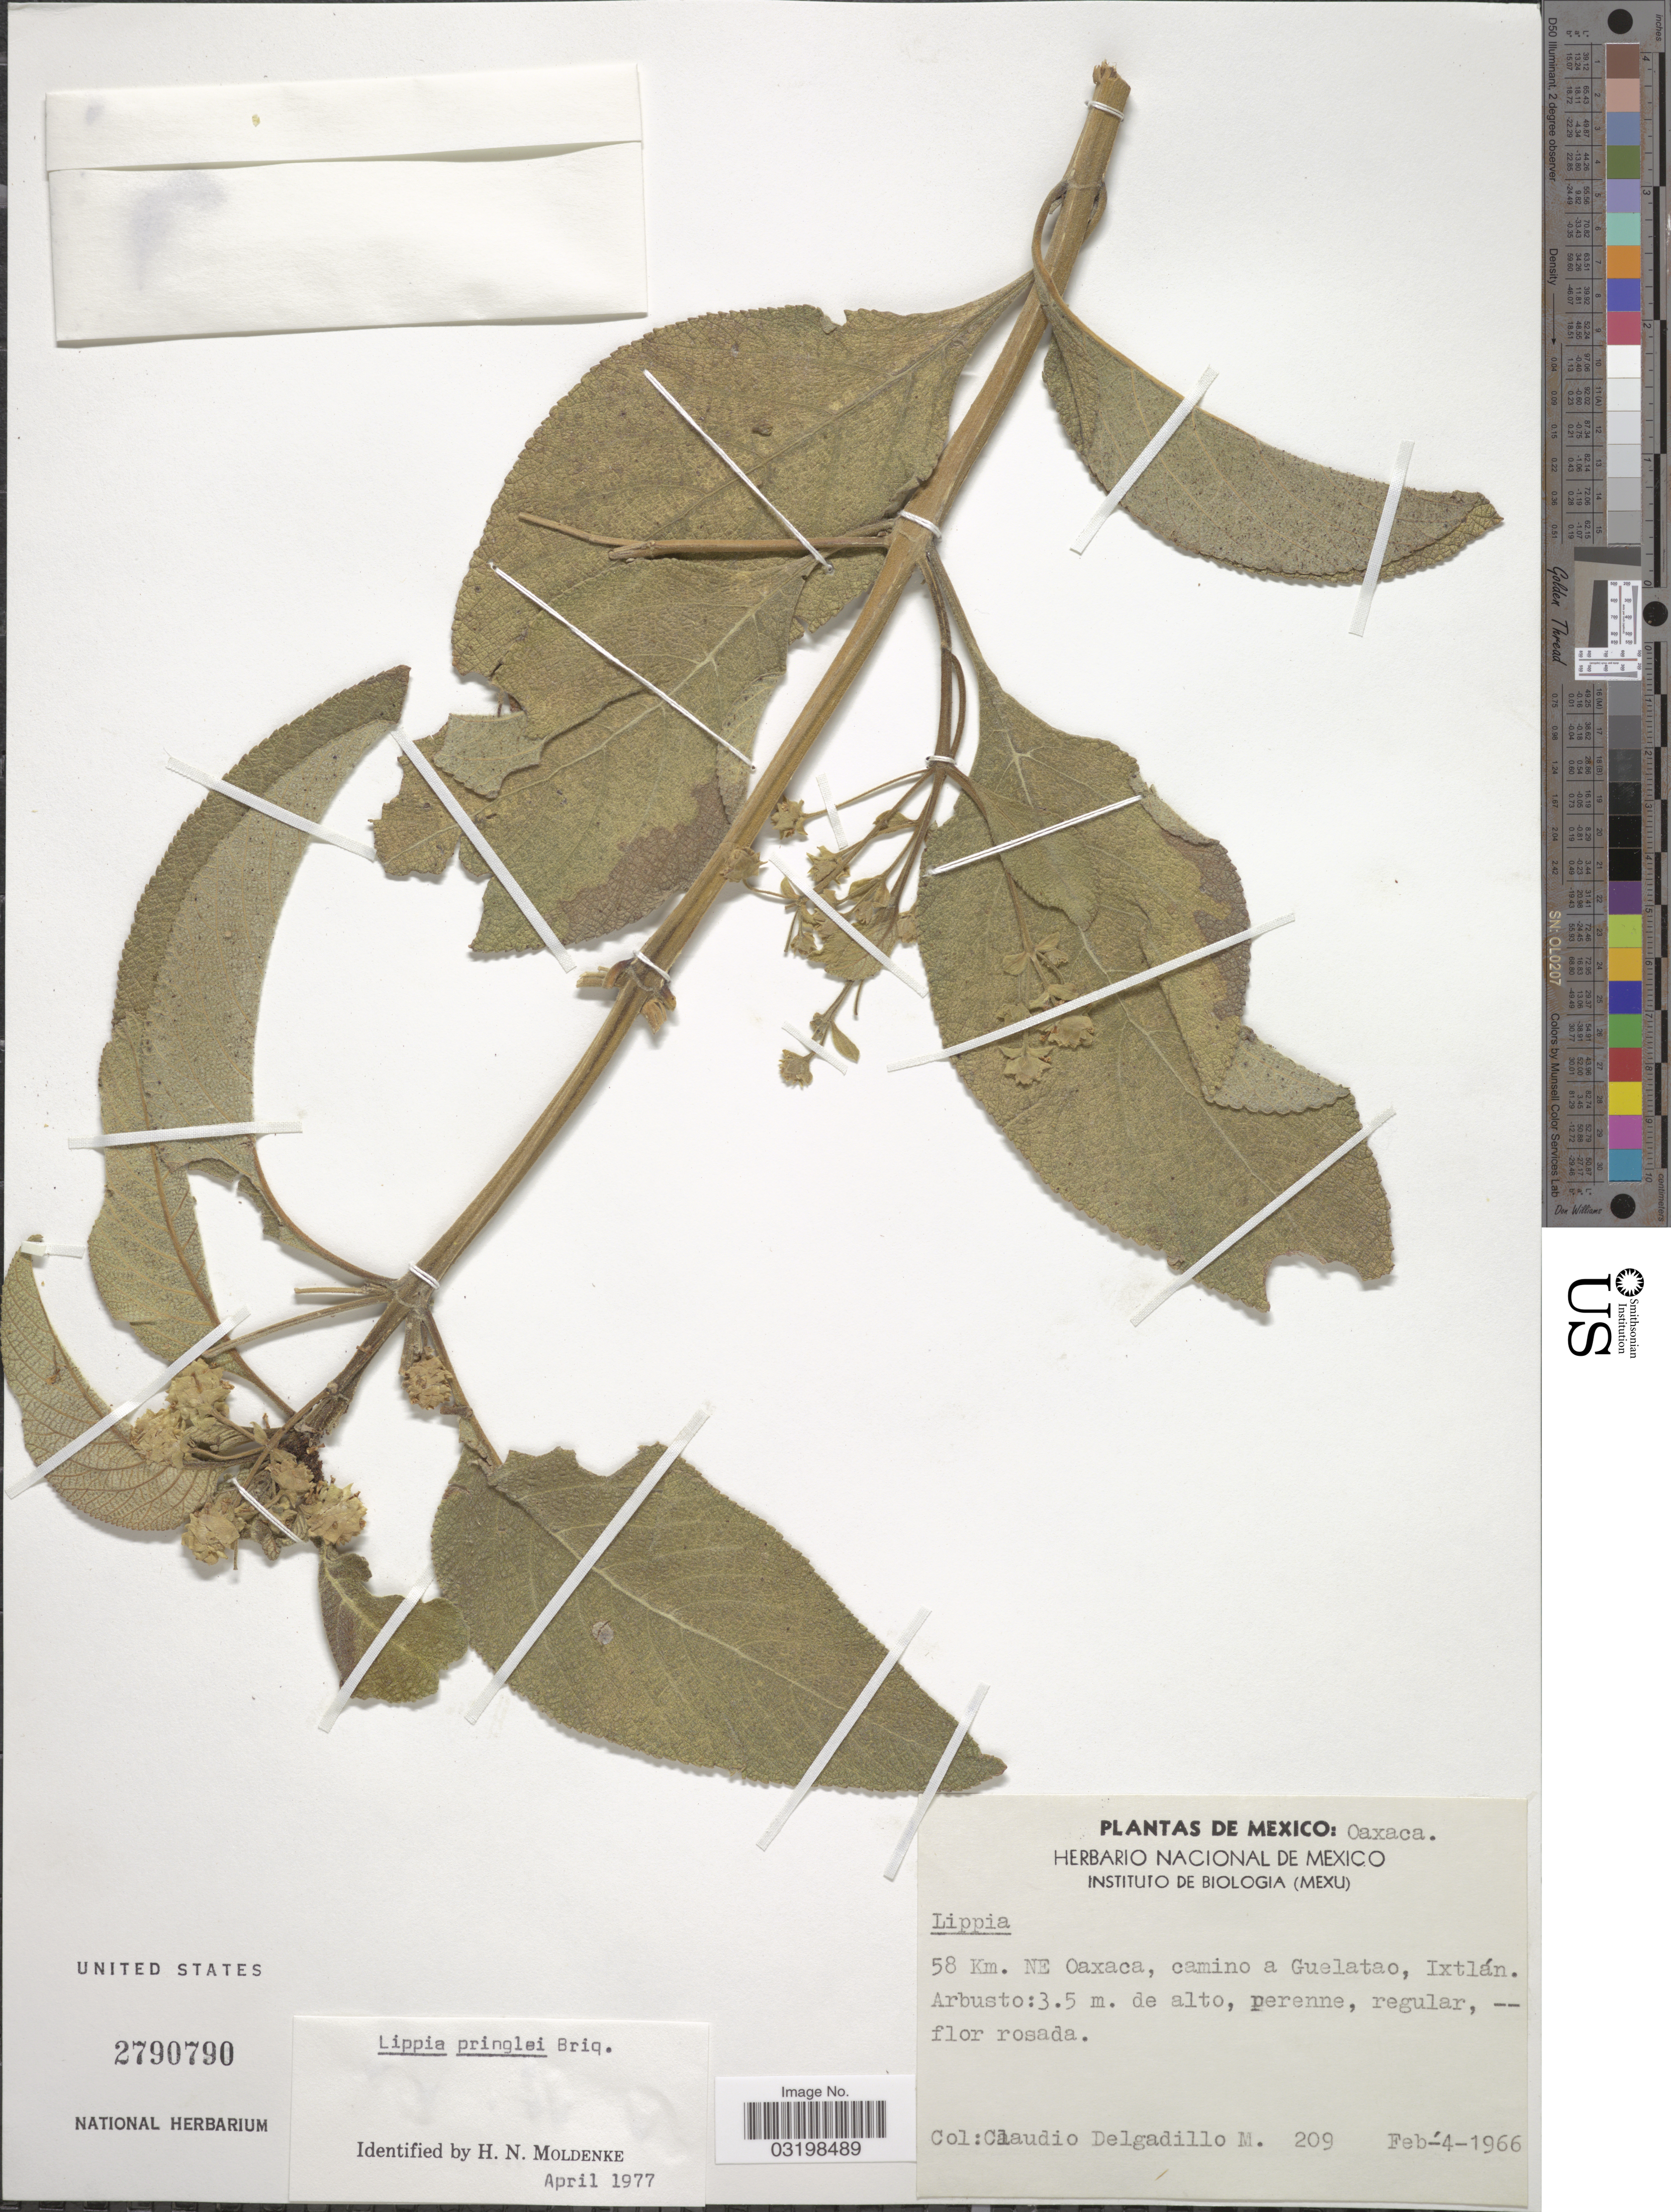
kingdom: Plantae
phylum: Tracheophyta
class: Magnoliopsida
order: Lamiales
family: Verbenaceae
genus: Lippia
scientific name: Lippia umbellata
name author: Cav.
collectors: C. Delgadillo-m.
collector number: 209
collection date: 1966-02-04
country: Mexico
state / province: Oaxaca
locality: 58 Km. NE Oaxaca, camino a Guelatao, Ixtlán.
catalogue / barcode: US 2790790